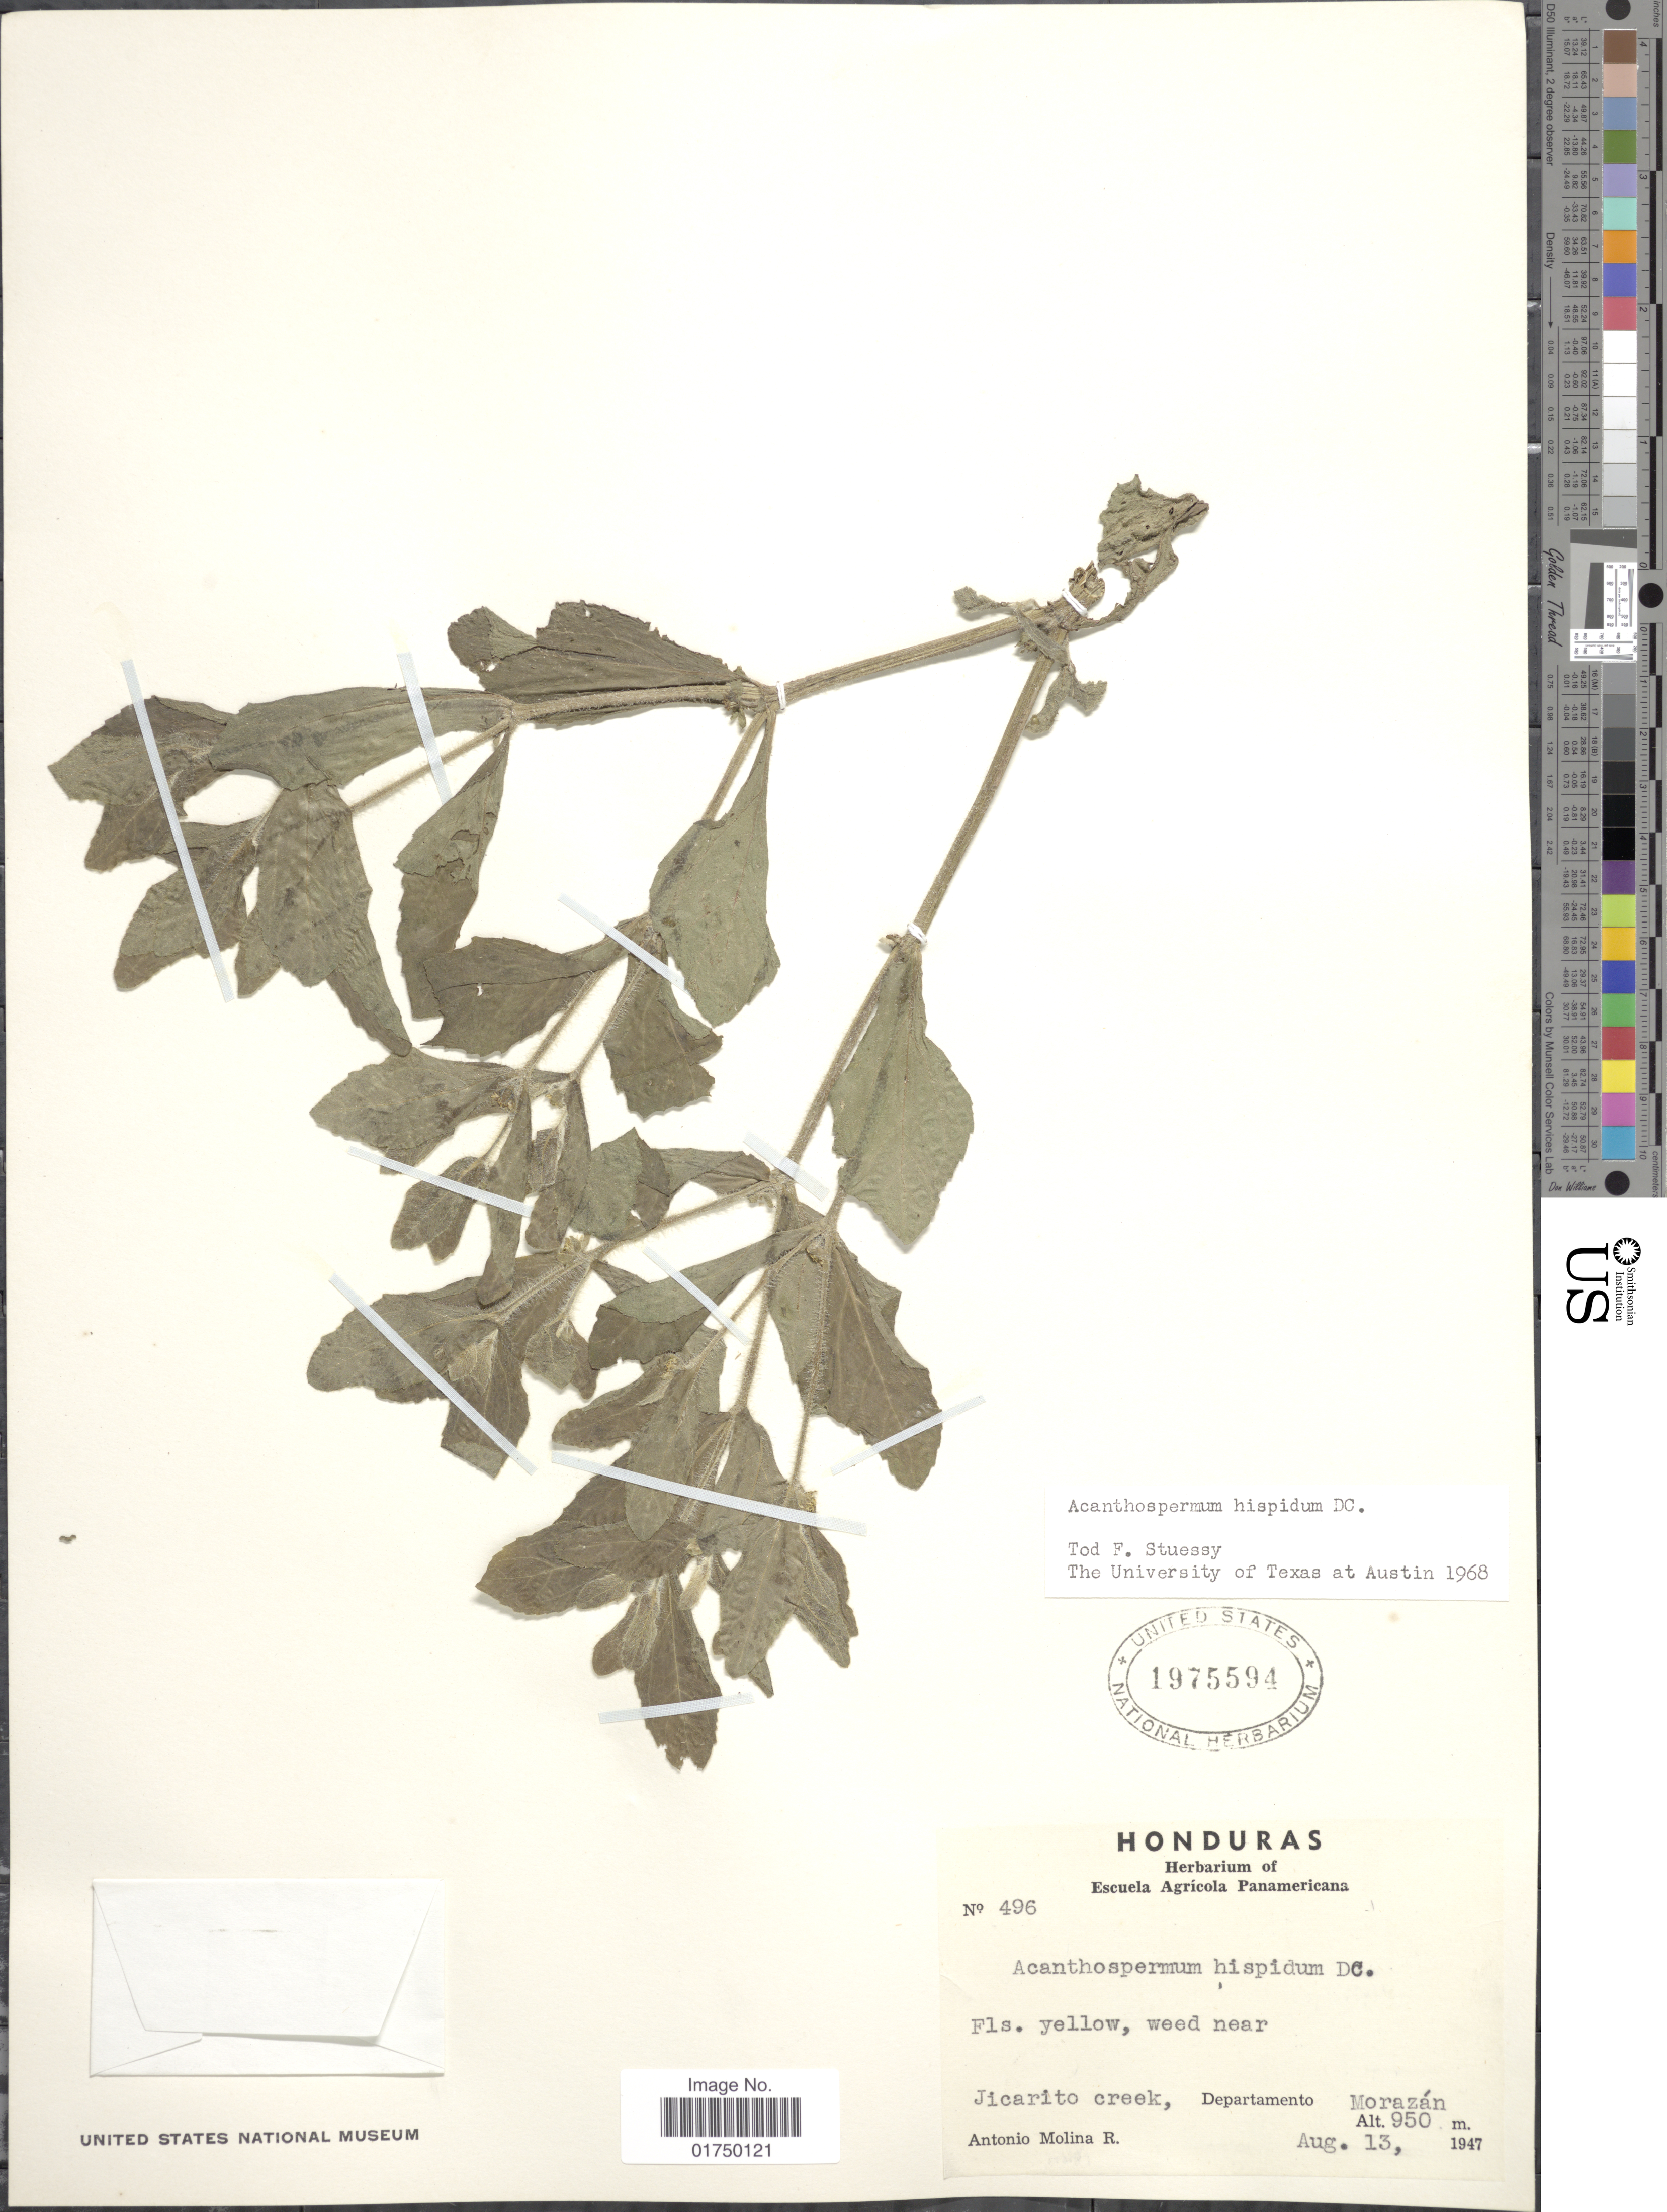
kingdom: Plantae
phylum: Tracheophyta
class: Magnoliopsida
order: Asterales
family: Asteraceae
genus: Acanthospermum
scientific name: Acanthospermum hispidum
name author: DC.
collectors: A. Molina R.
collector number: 496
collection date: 1947-08-13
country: Honduras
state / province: Fco. Morazán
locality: Jicarito creek, Departamento Morazán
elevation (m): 950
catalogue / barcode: US 1975594